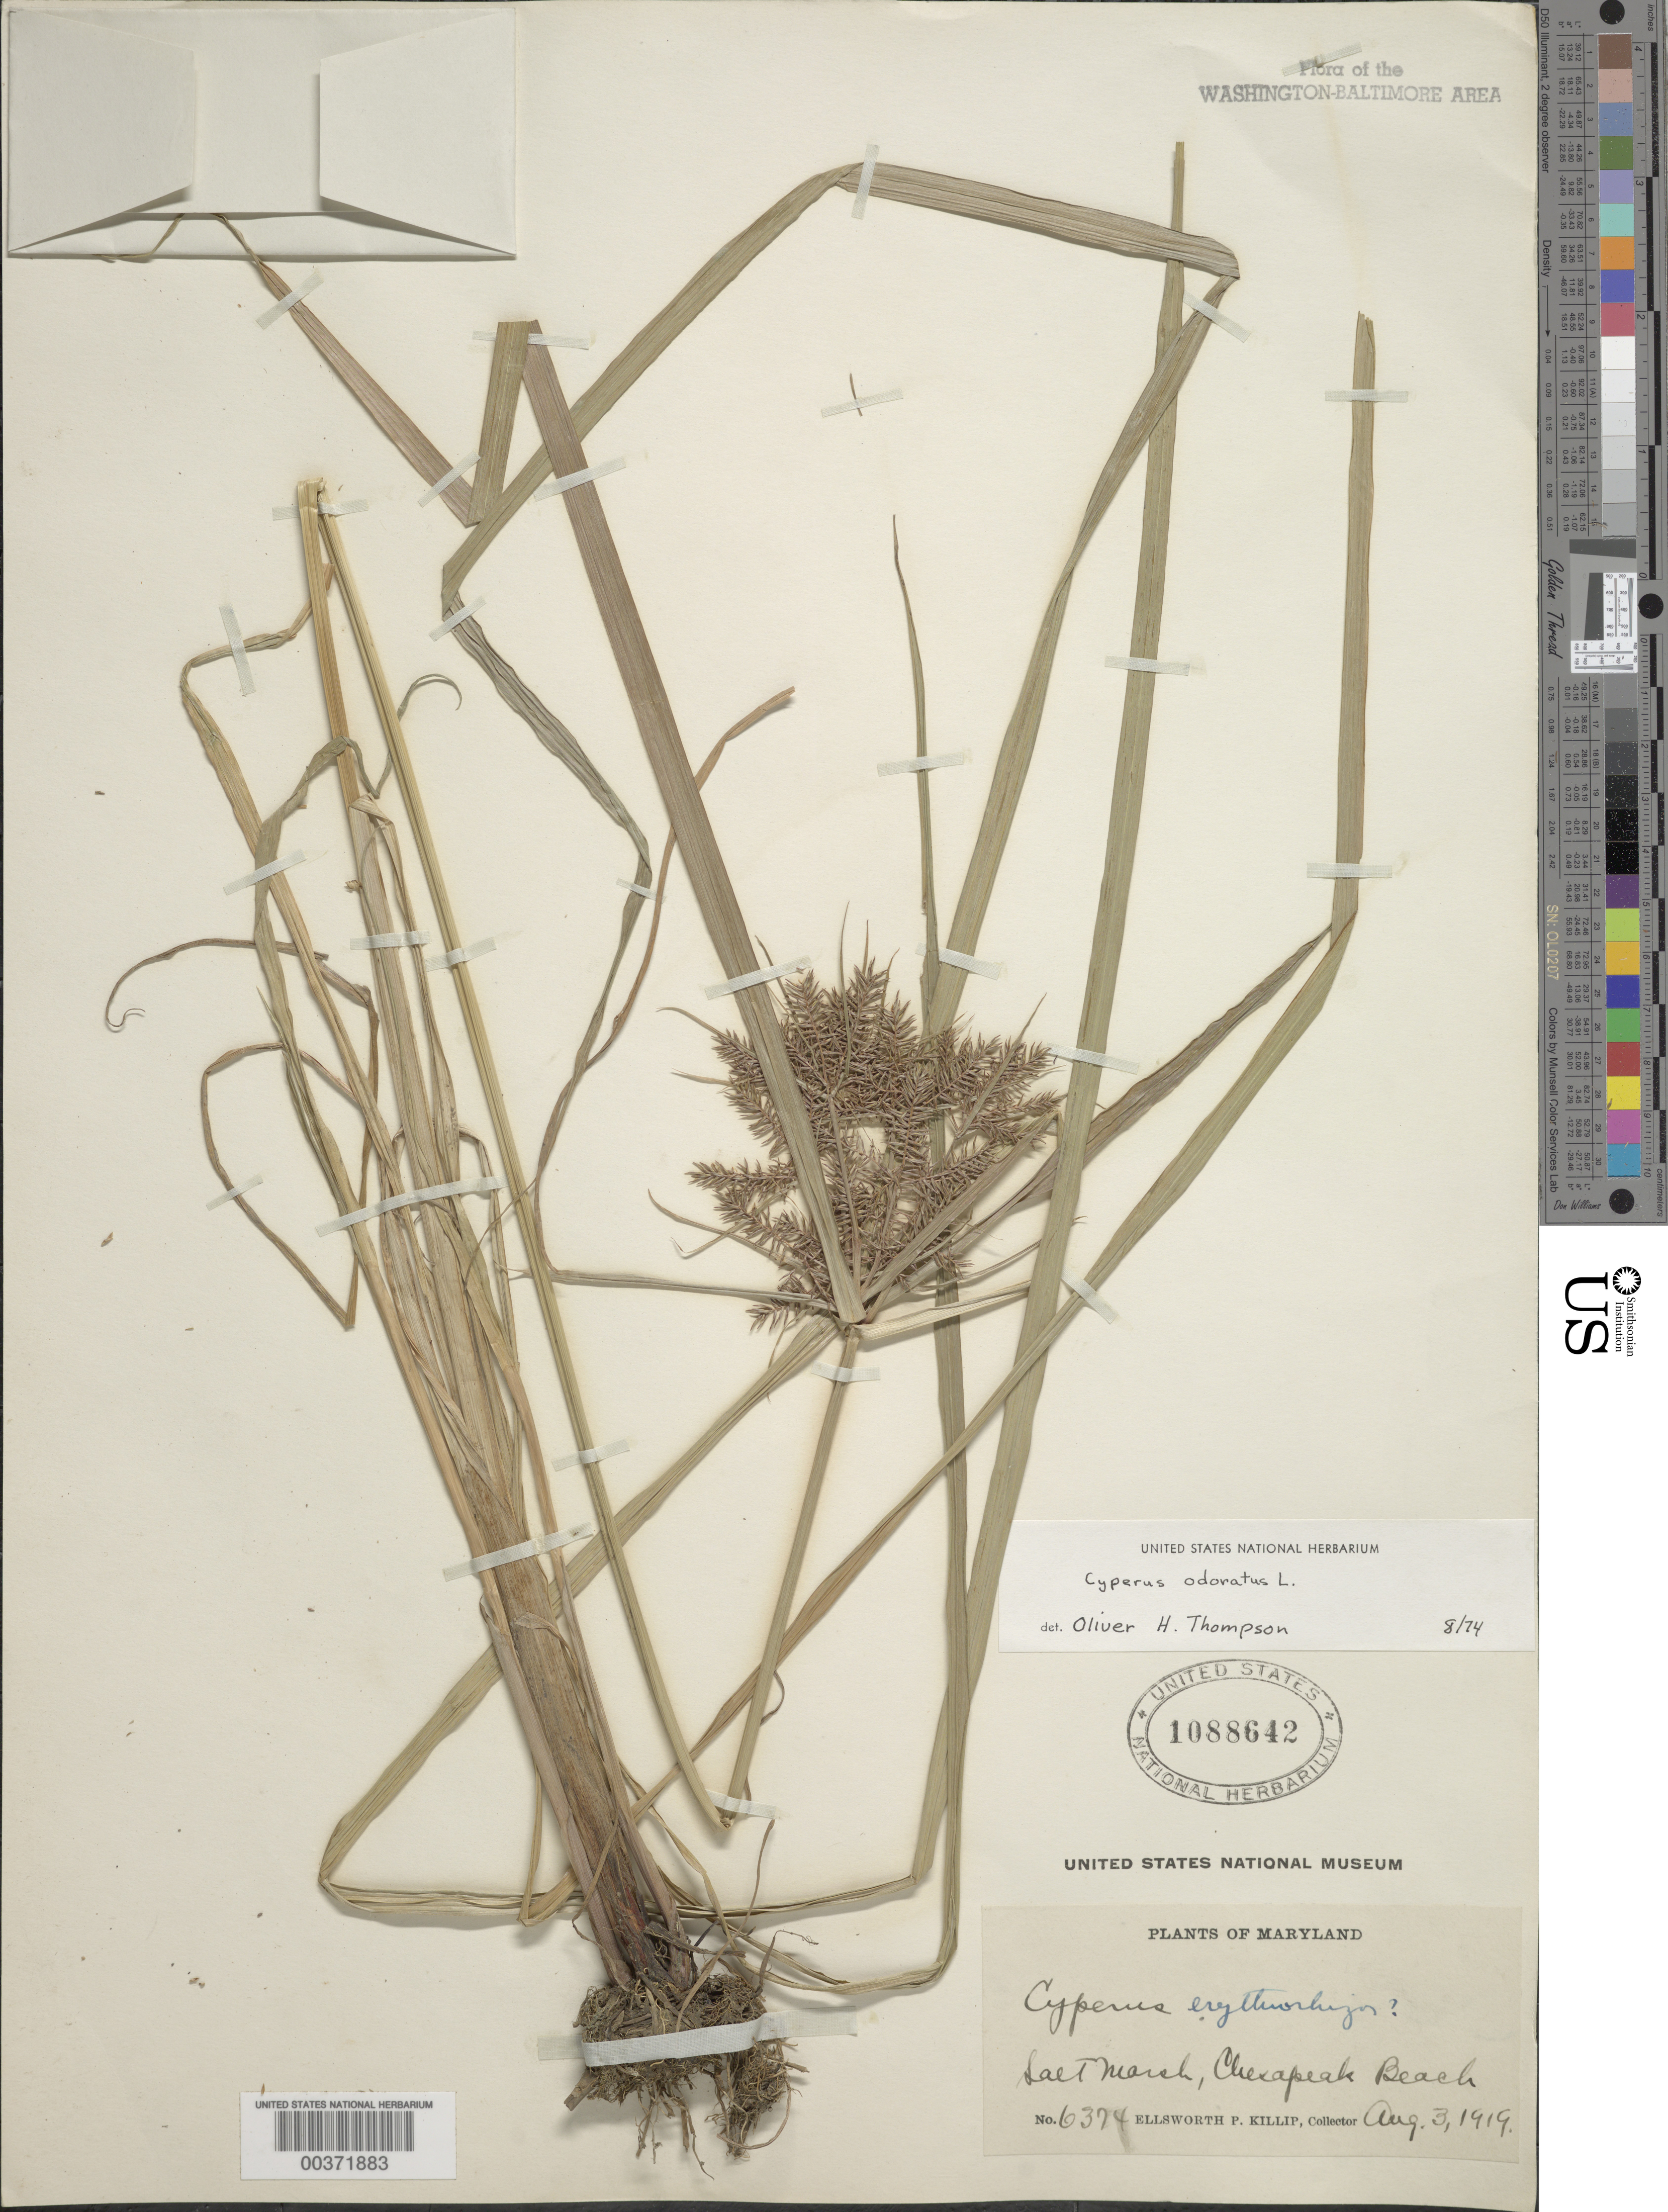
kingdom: Plantae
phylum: Tracheophyta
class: Liliopsida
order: Poales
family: Cyperaceae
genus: Cyperus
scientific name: Cyperus odoratus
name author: L.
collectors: E. P. Killip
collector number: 6374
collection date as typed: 03 Aug 1919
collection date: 1919-08-03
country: United States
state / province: Maryland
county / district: Calvert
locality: Chesapeake Beach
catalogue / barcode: US 1088642